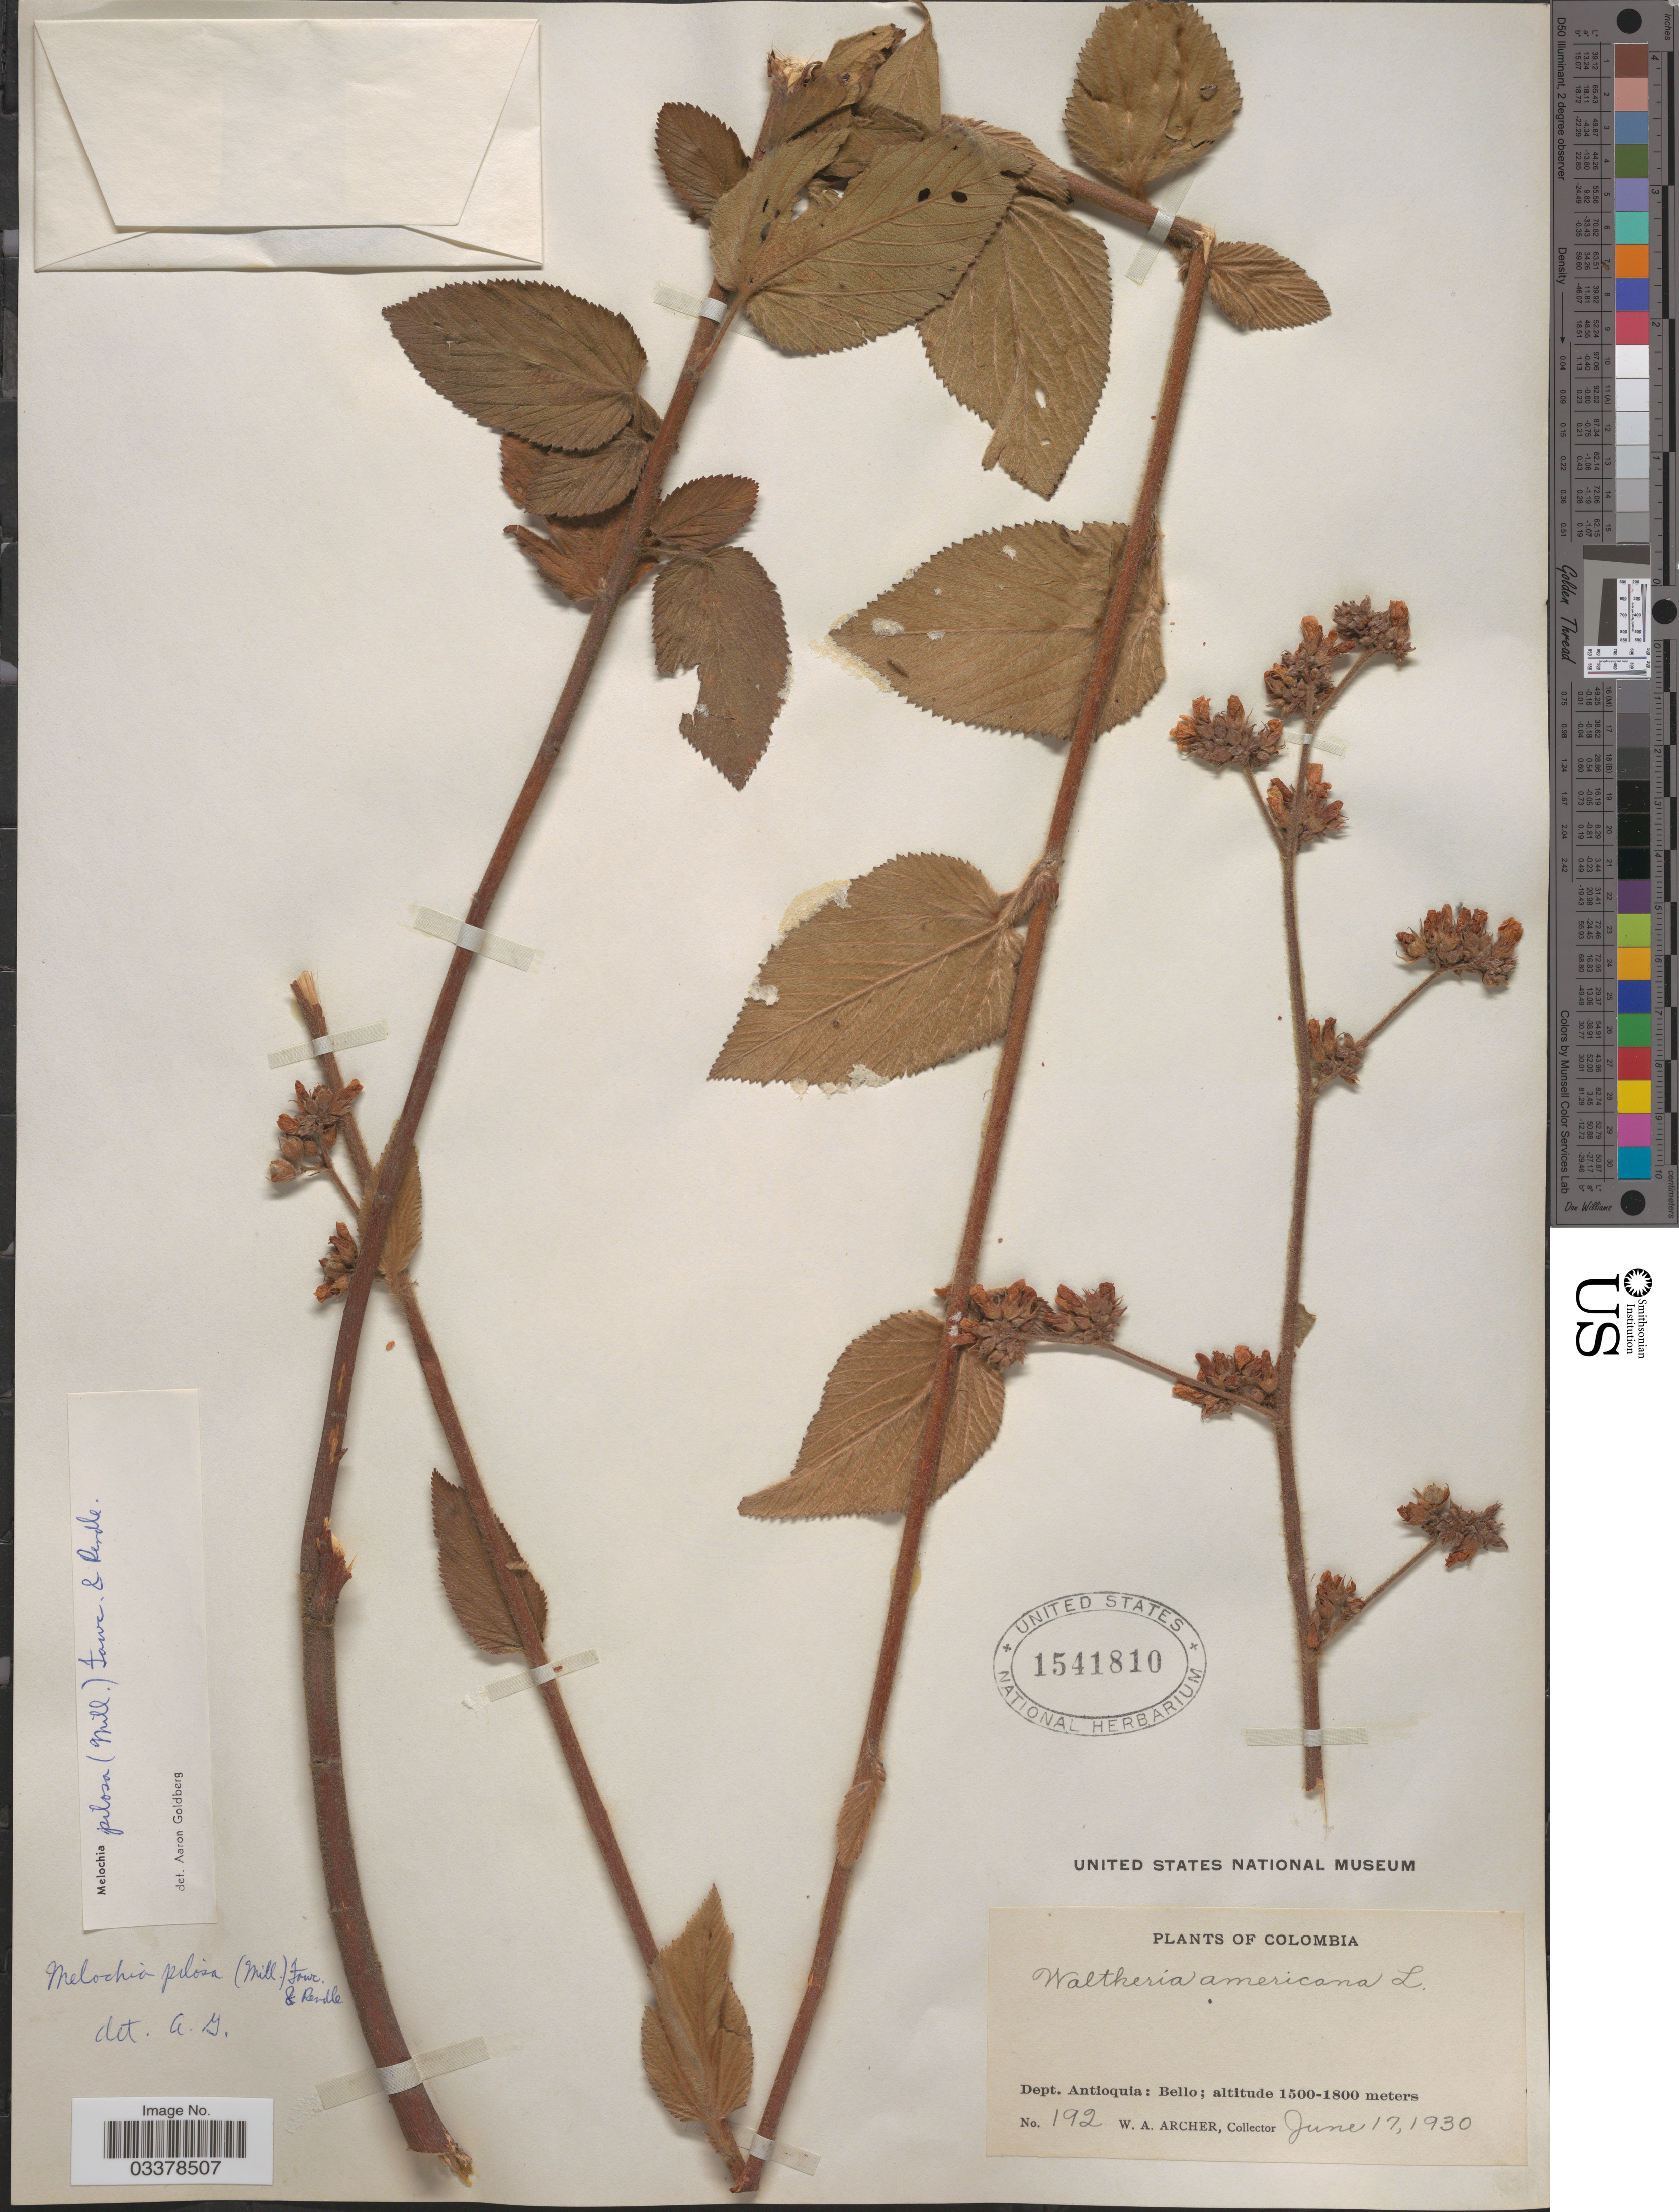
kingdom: Plantae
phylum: Tracheophyta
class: Magnoliopsida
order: Malvales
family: Malvaceae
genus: Melochia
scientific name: Melochia pilosa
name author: (Mill.) Fawc. & Rendle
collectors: W. Archer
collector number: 192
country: Colombia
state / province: Antioquia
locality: Dept. Antioquia: Be [illegible text].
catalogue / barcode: US 1541810